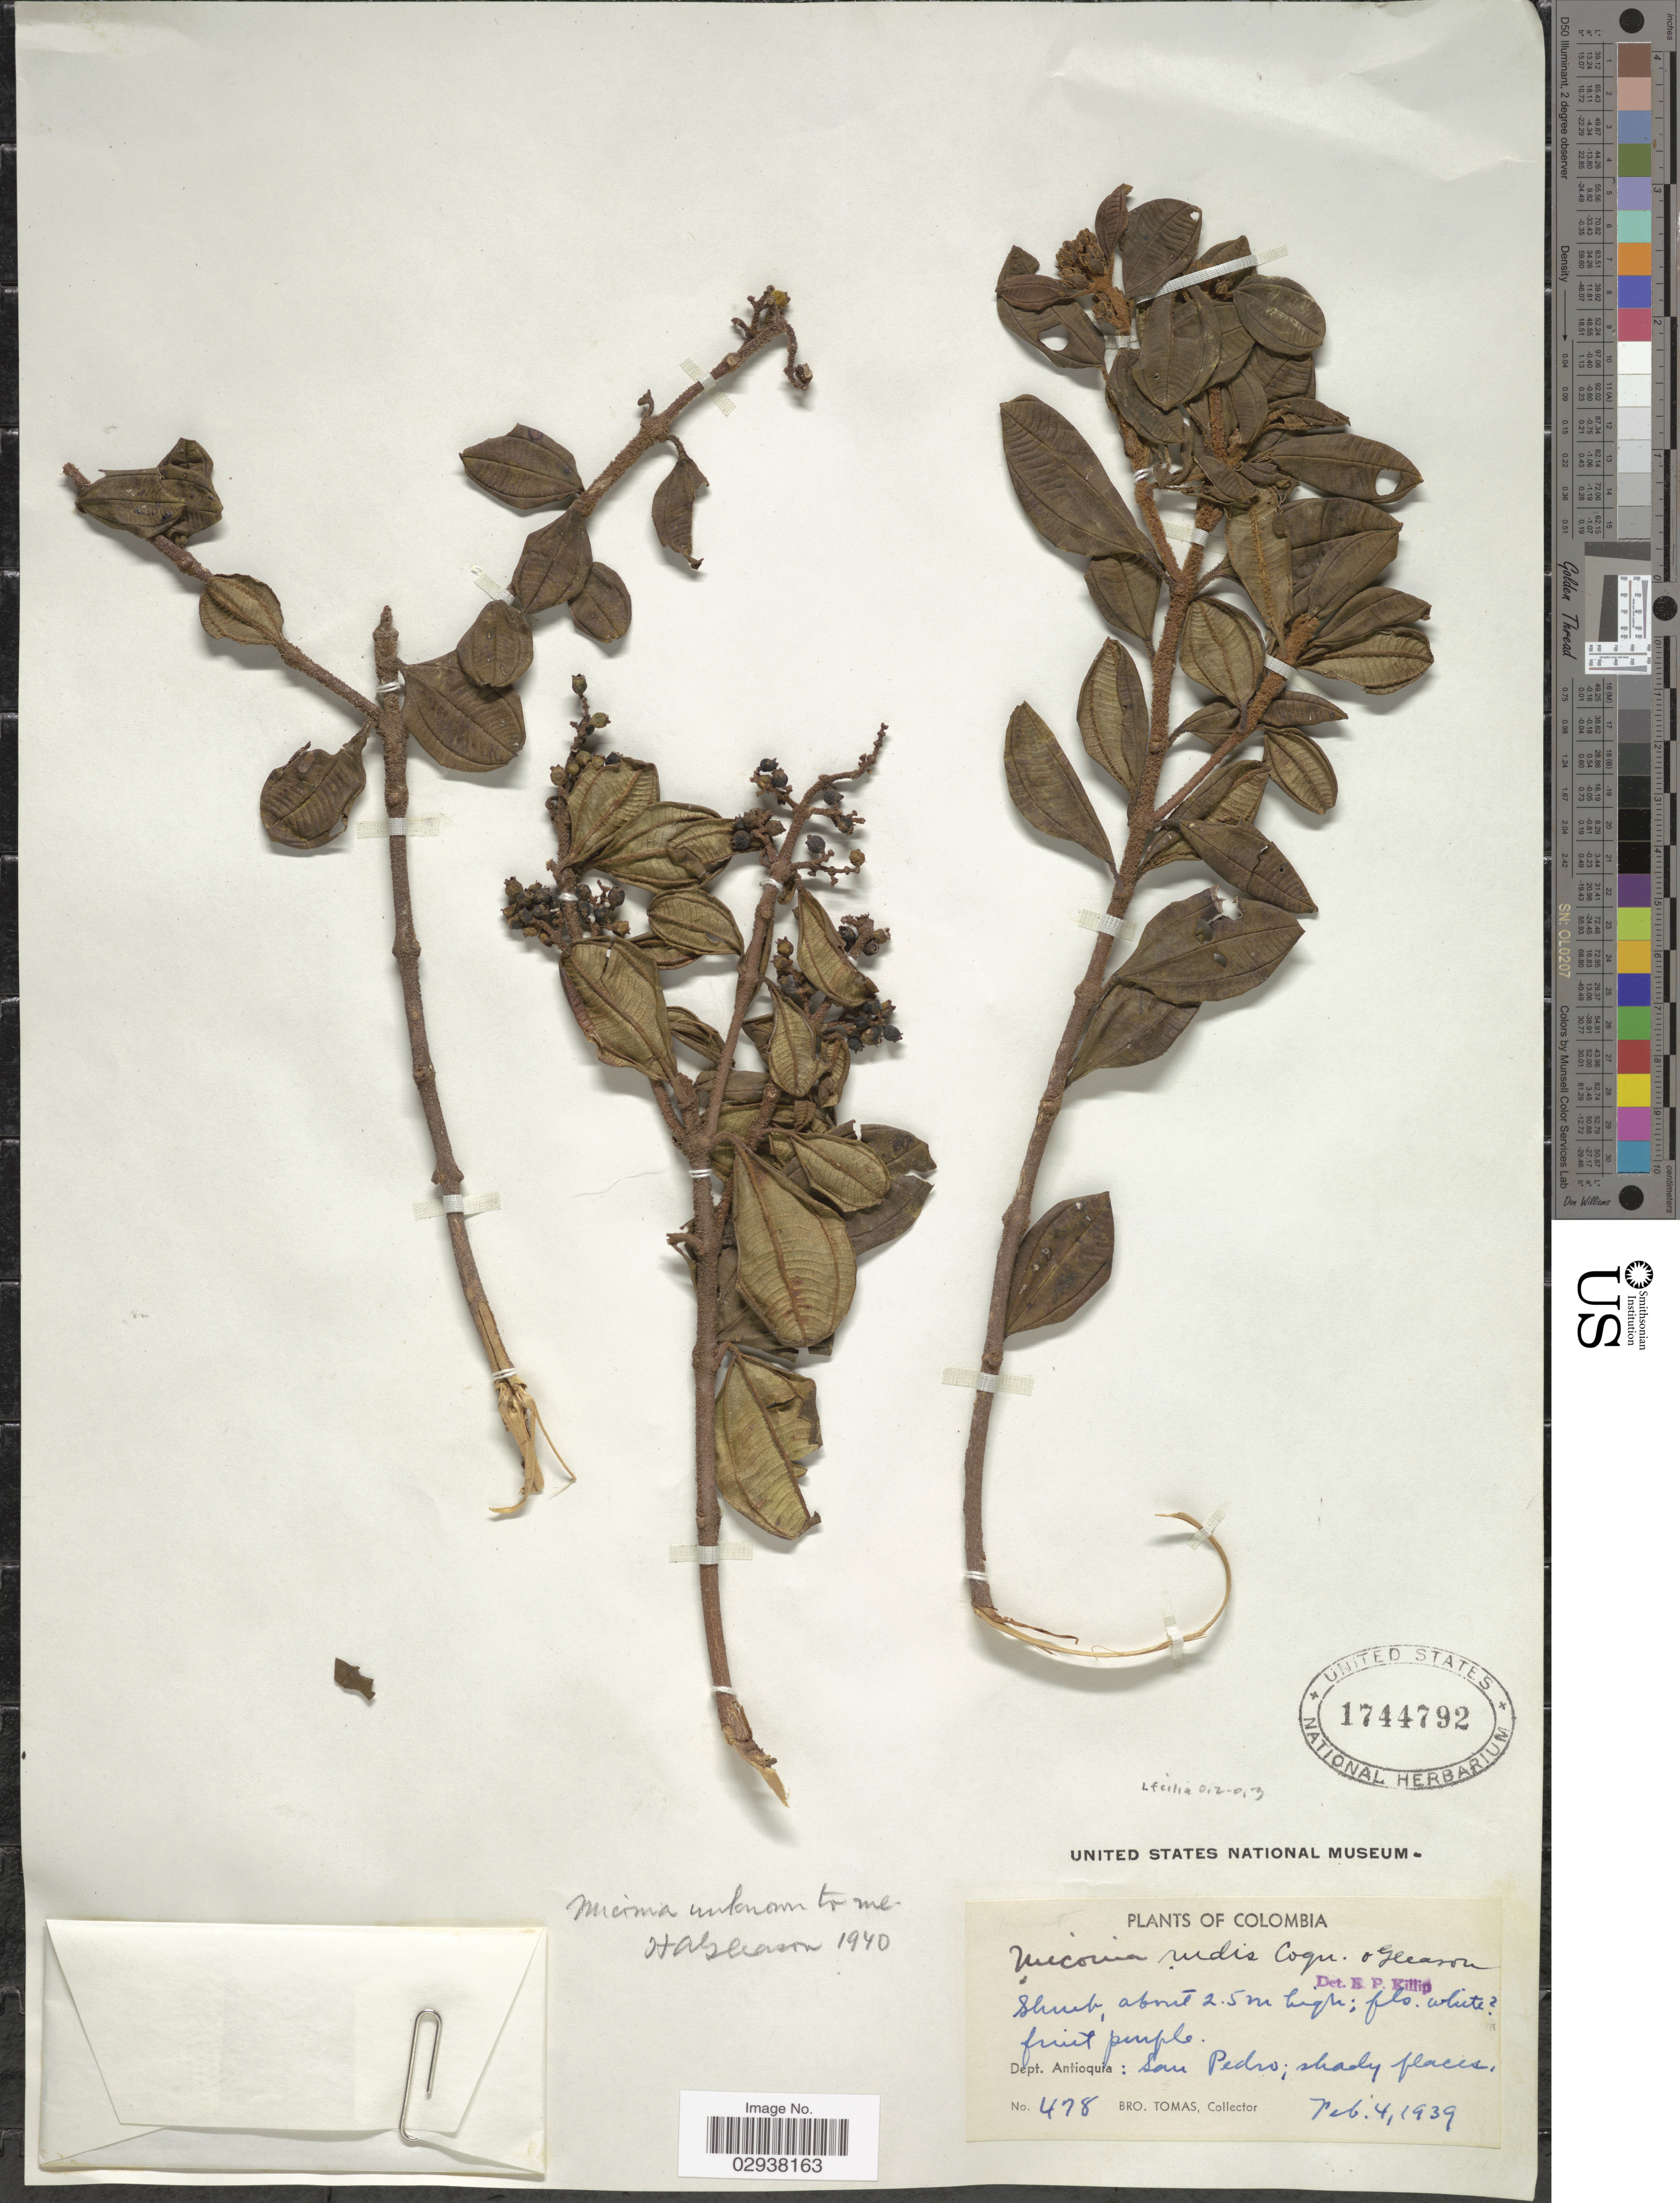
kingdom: Plantae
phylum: Tracheophyta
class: Magnoliopsida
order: Myrtales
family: Melastomataceae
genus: Miconia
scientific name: Miconia cladonia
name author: Gleason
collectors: B. Tomas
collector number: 478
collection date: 1939-02-04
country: Colombia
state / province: Antioquia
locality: Dept. Antioquia: San Pedro.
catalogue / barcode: US 1744792